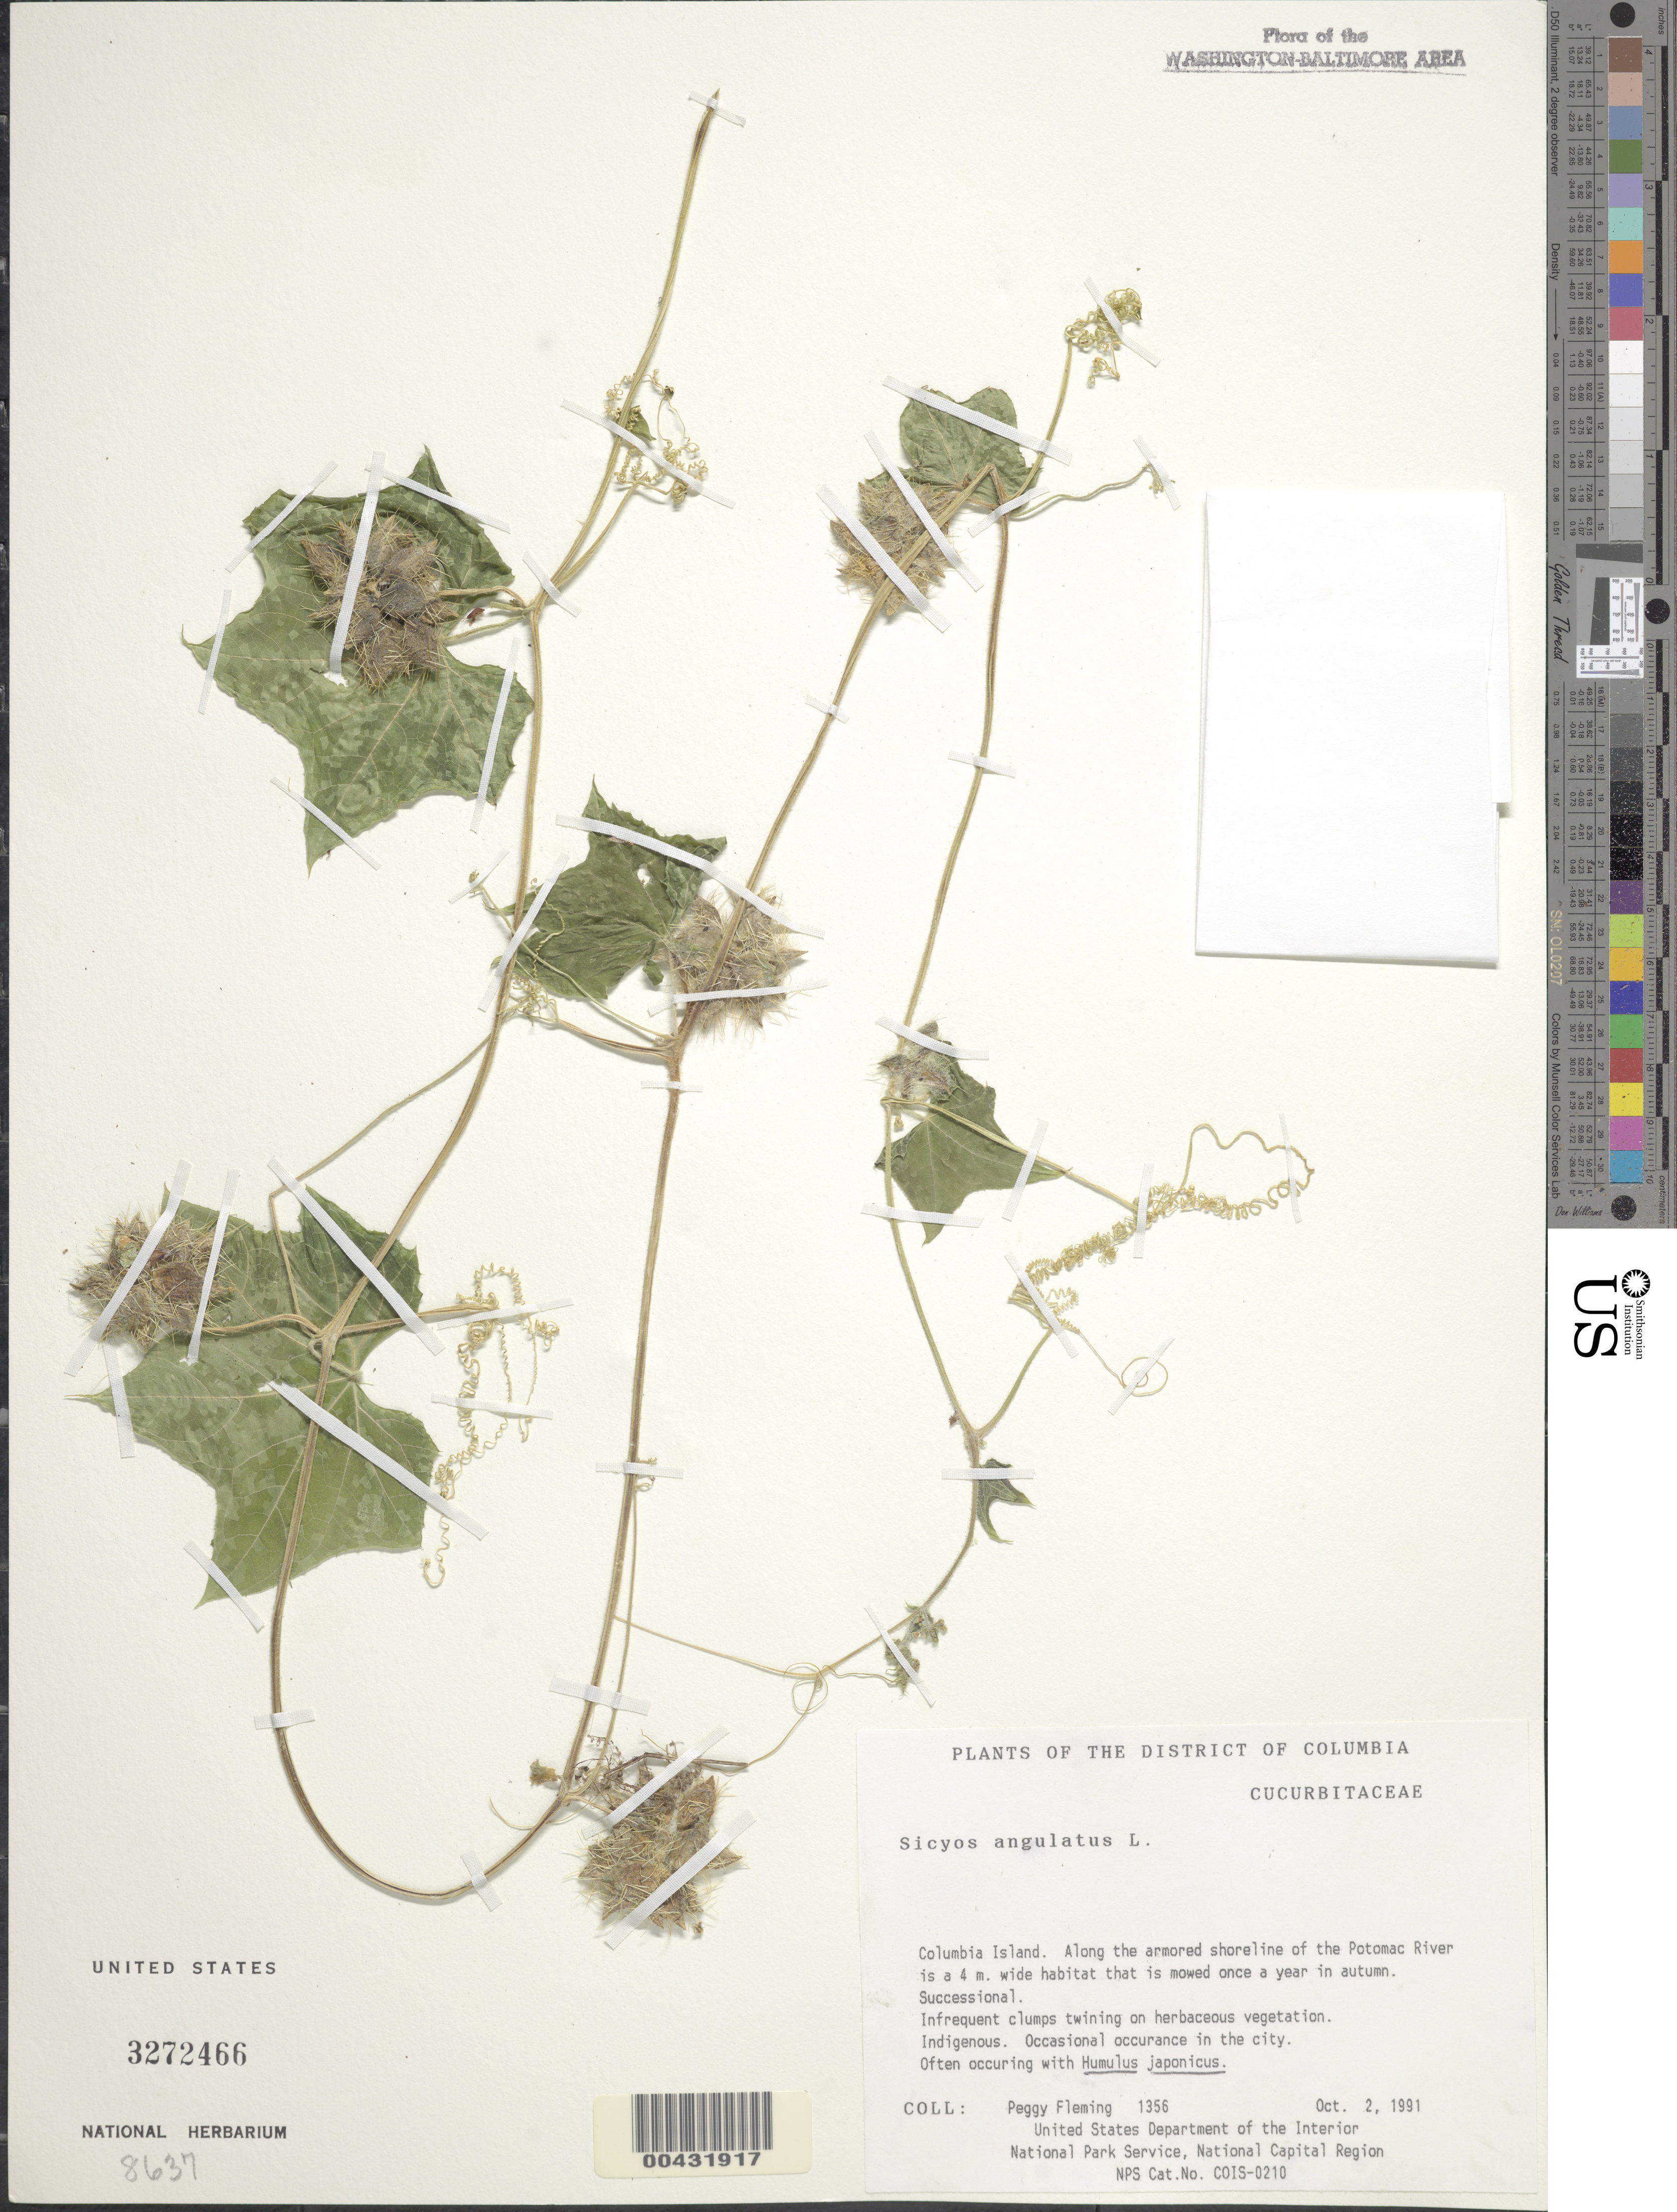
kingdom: Plantae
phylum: Tracheophyta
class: Magnoliopsida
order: Cucurbitales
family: Cucurbitaceae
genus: Sicyos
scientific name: Sicyos angulatus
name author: L.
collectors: P. Fleming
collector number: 1356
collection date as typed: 02 Oct 1991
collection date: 1991-10-02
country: United States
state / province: District of Columbia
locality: Columbia Island, along shoreline of the Potomac River Columbia Island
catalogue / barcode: US 3272466